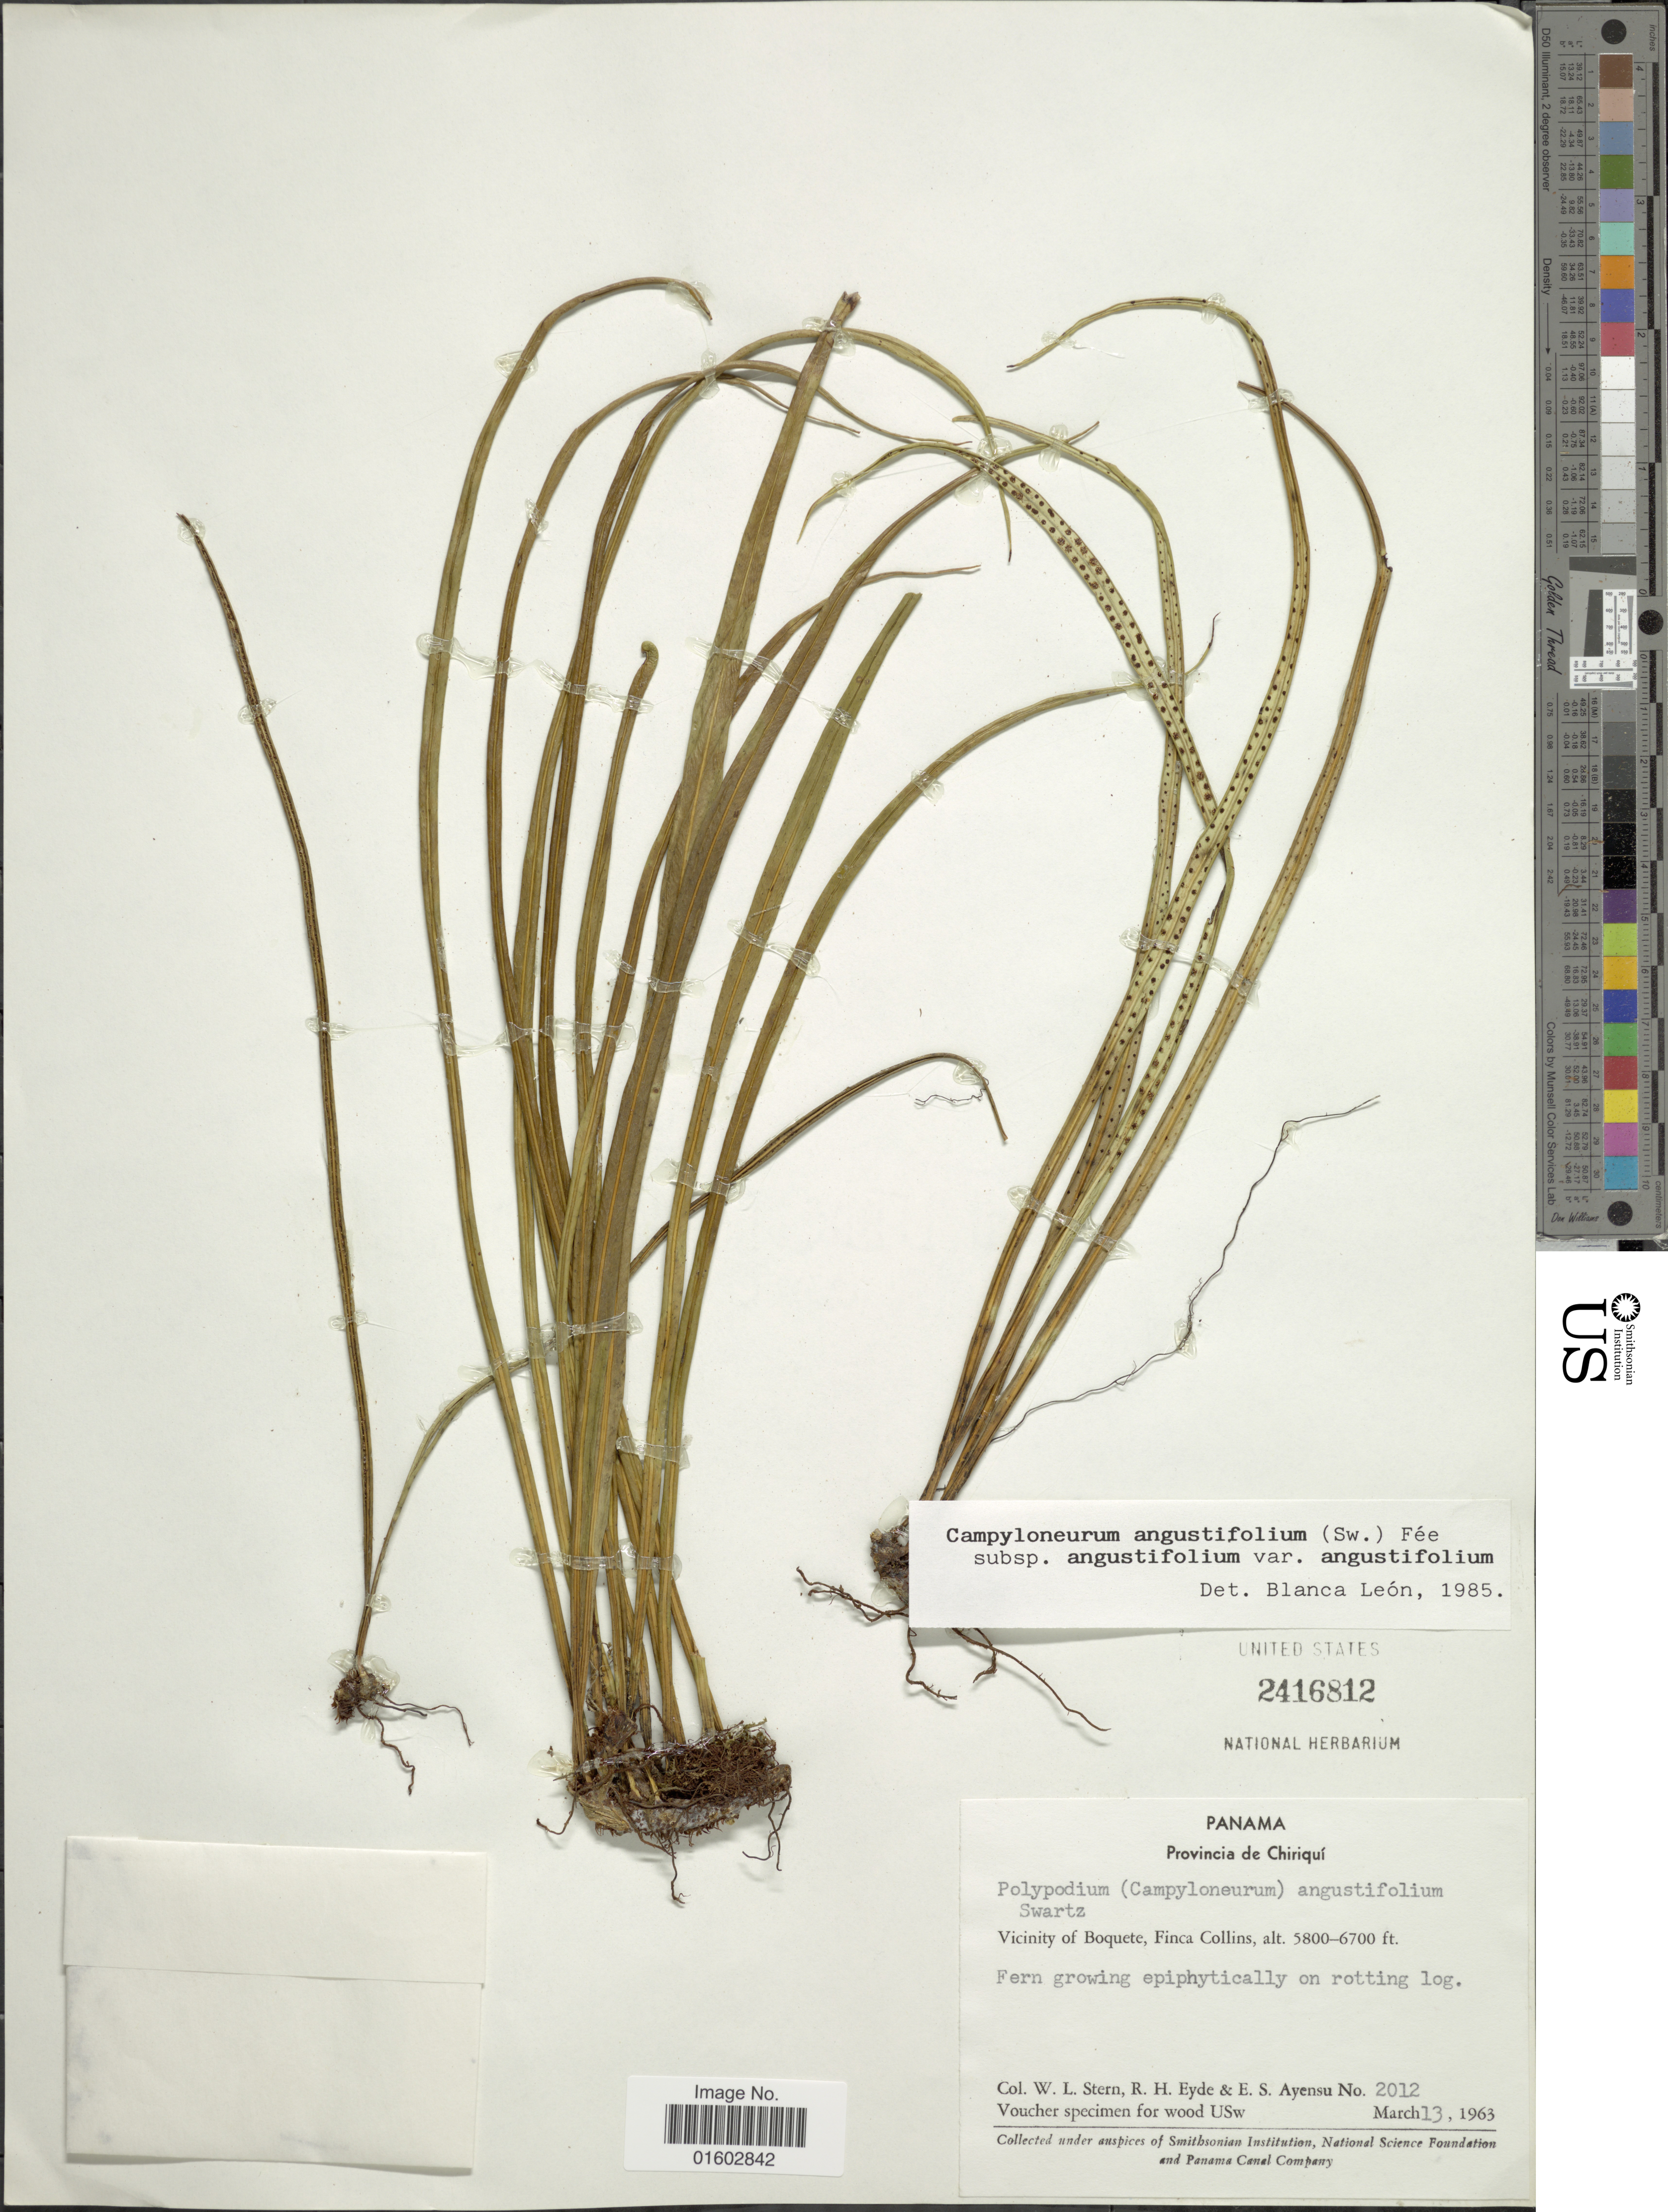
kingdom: Plantae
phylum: Tracheophyta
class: Polypodiopsida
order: Polypodiales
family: Polypodiaceae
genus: Campyloneurum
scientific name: Campyloneurum angustifolium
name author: (Sw.) Fée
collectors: W. L. Stern, R. H. Eyde & E. S. Ayensu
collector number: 2012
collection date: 1963-03-13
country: Panama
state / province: Chiriqui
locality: Vicinity of Boquete, Finca Collins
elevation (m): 1768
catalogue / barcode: US 2416812